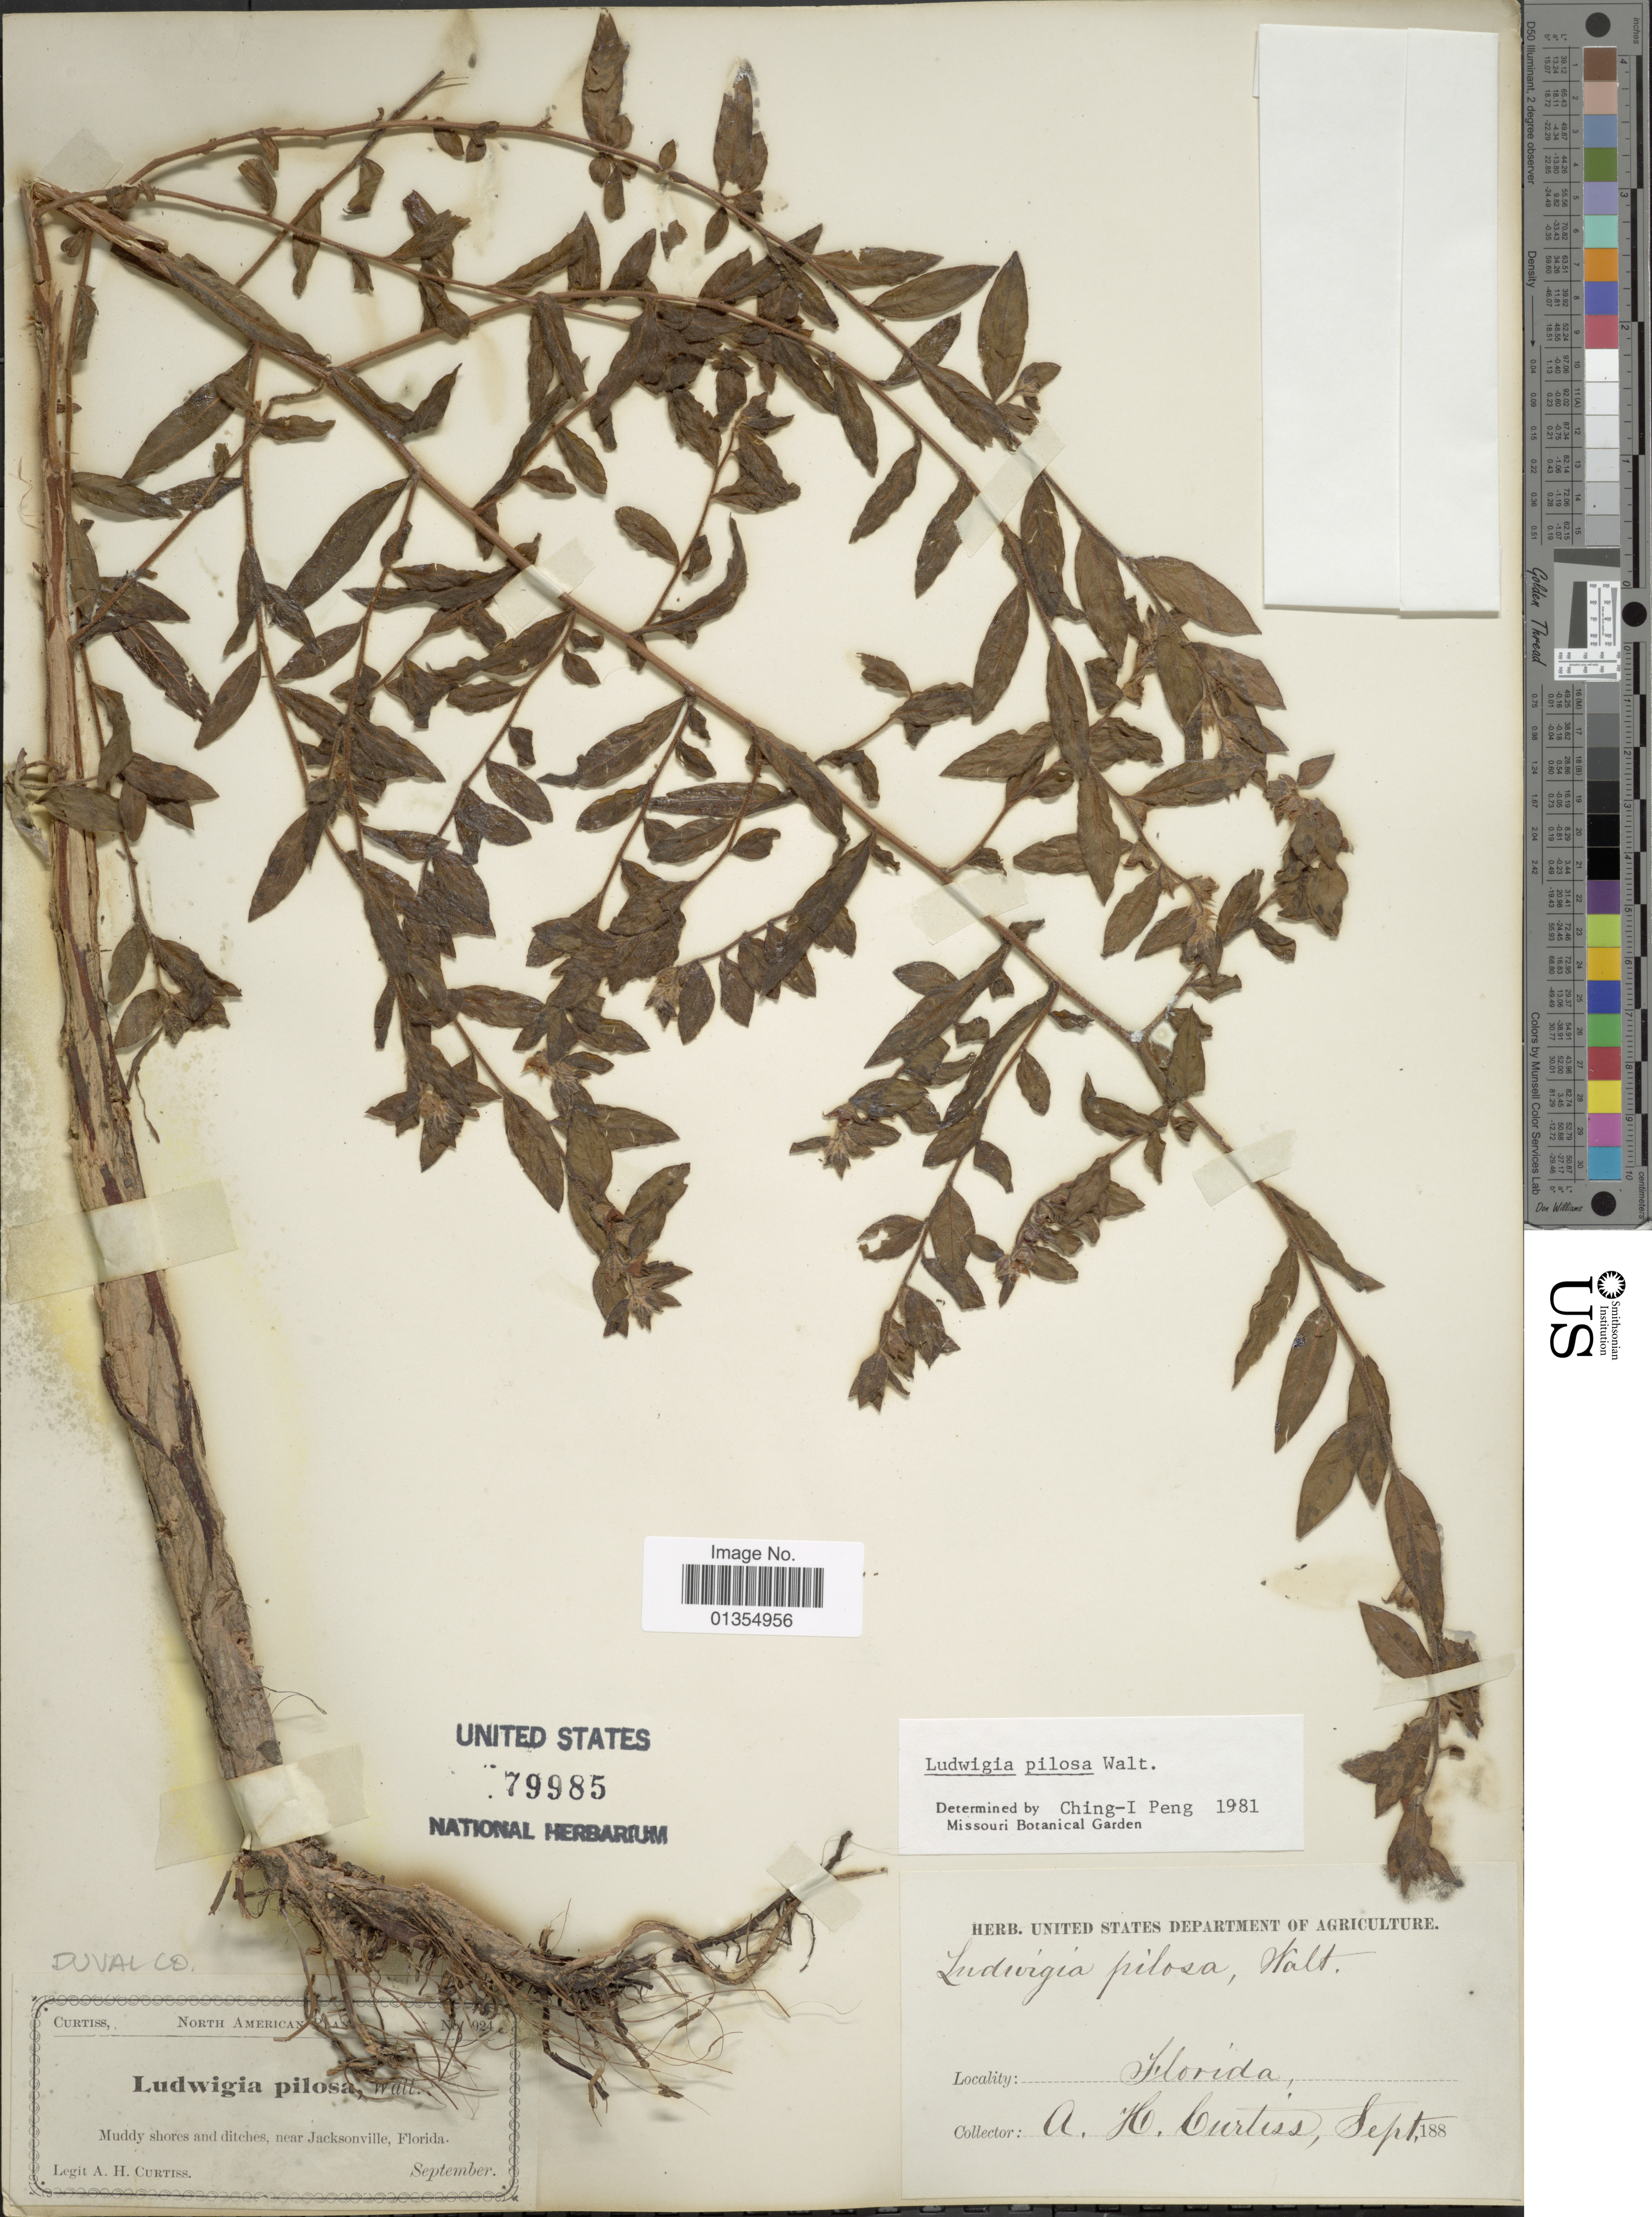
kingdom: Plantae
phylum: Tracheophyta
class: Magnoliopsida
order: Myrtales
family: Onagraceae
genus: Ludwigia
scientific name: Ludwigia pilosa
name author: Walter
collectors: A. H. Curtiss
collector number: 924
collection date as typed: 188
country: United States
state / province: Florida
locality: Near Jacksonville, Duval Co.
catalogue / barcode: US 79985